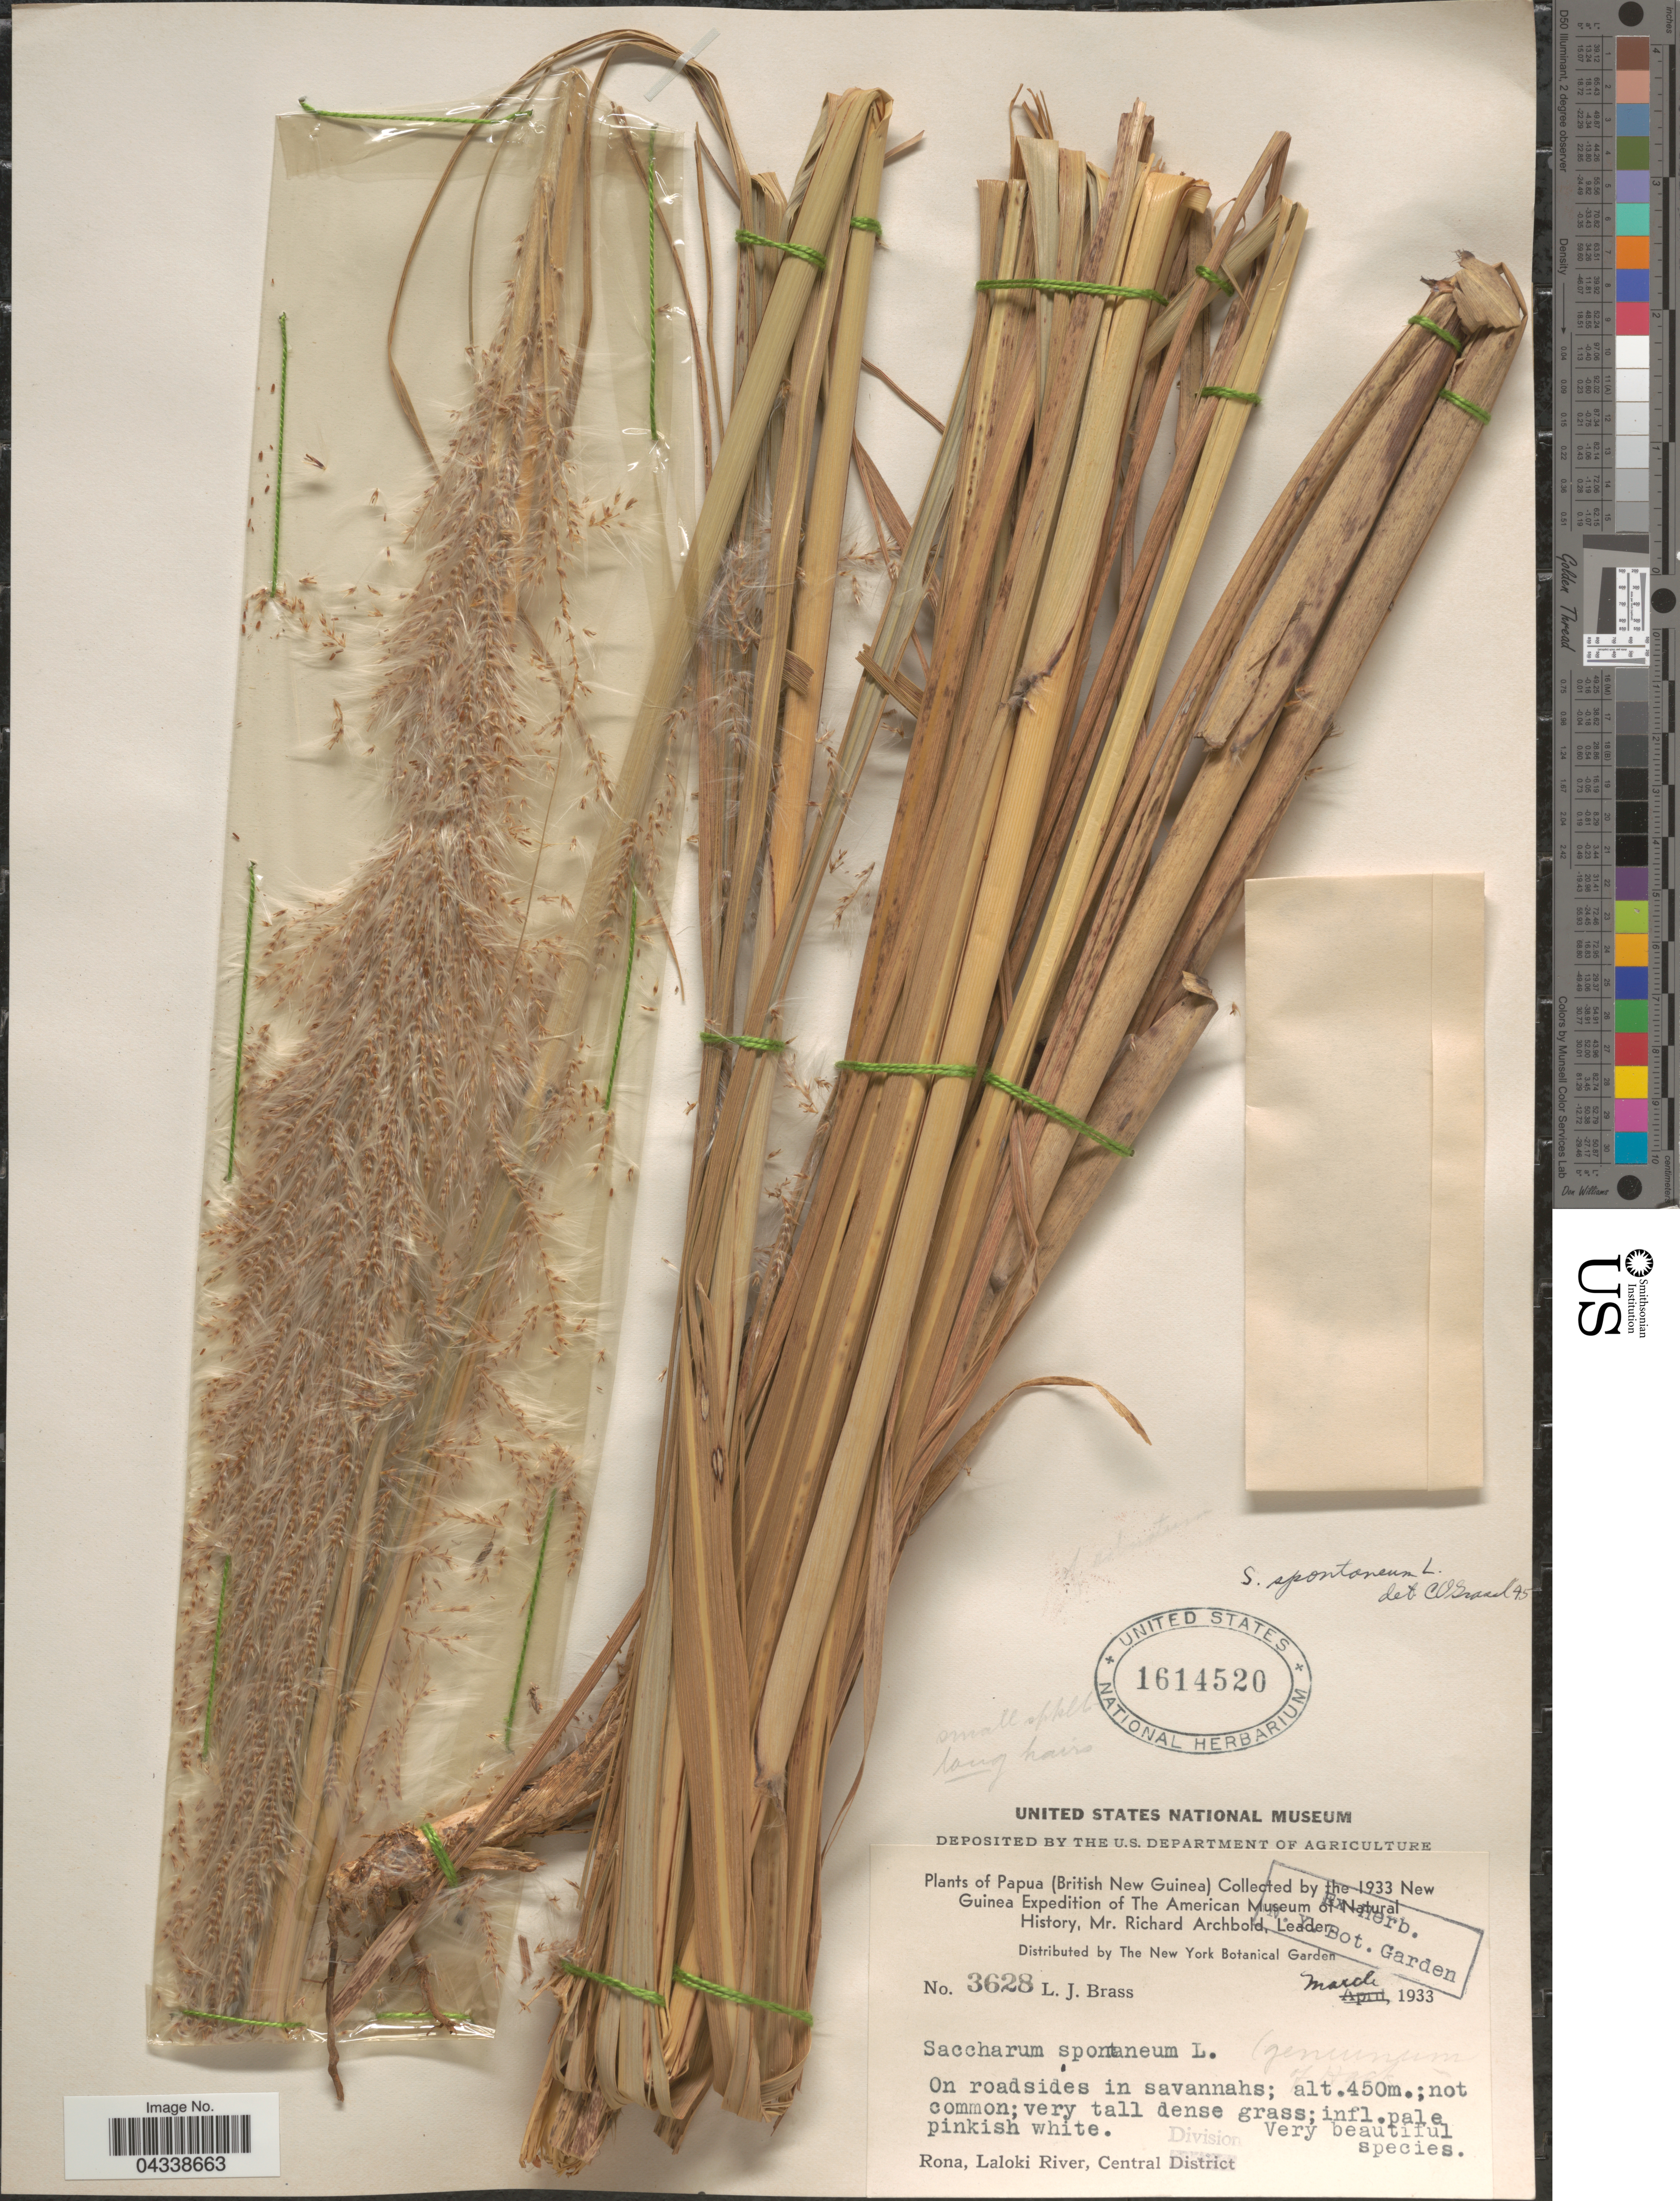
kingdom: Plantae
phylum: Tracheophyta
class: Liliopsida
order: Poales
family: Poaceae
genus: Saccharum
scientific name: Saccharum spontaneum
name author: L.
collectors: L. J. Brass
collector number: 3628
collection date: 1933-03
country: Papua New Guinea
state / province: Central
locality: Papua (British New Guinea) the 1933 New Guinea Expedition of The American Museum of Natural History. Rona, Laloki River, Central District.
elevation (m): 450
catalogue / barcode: US 1614520